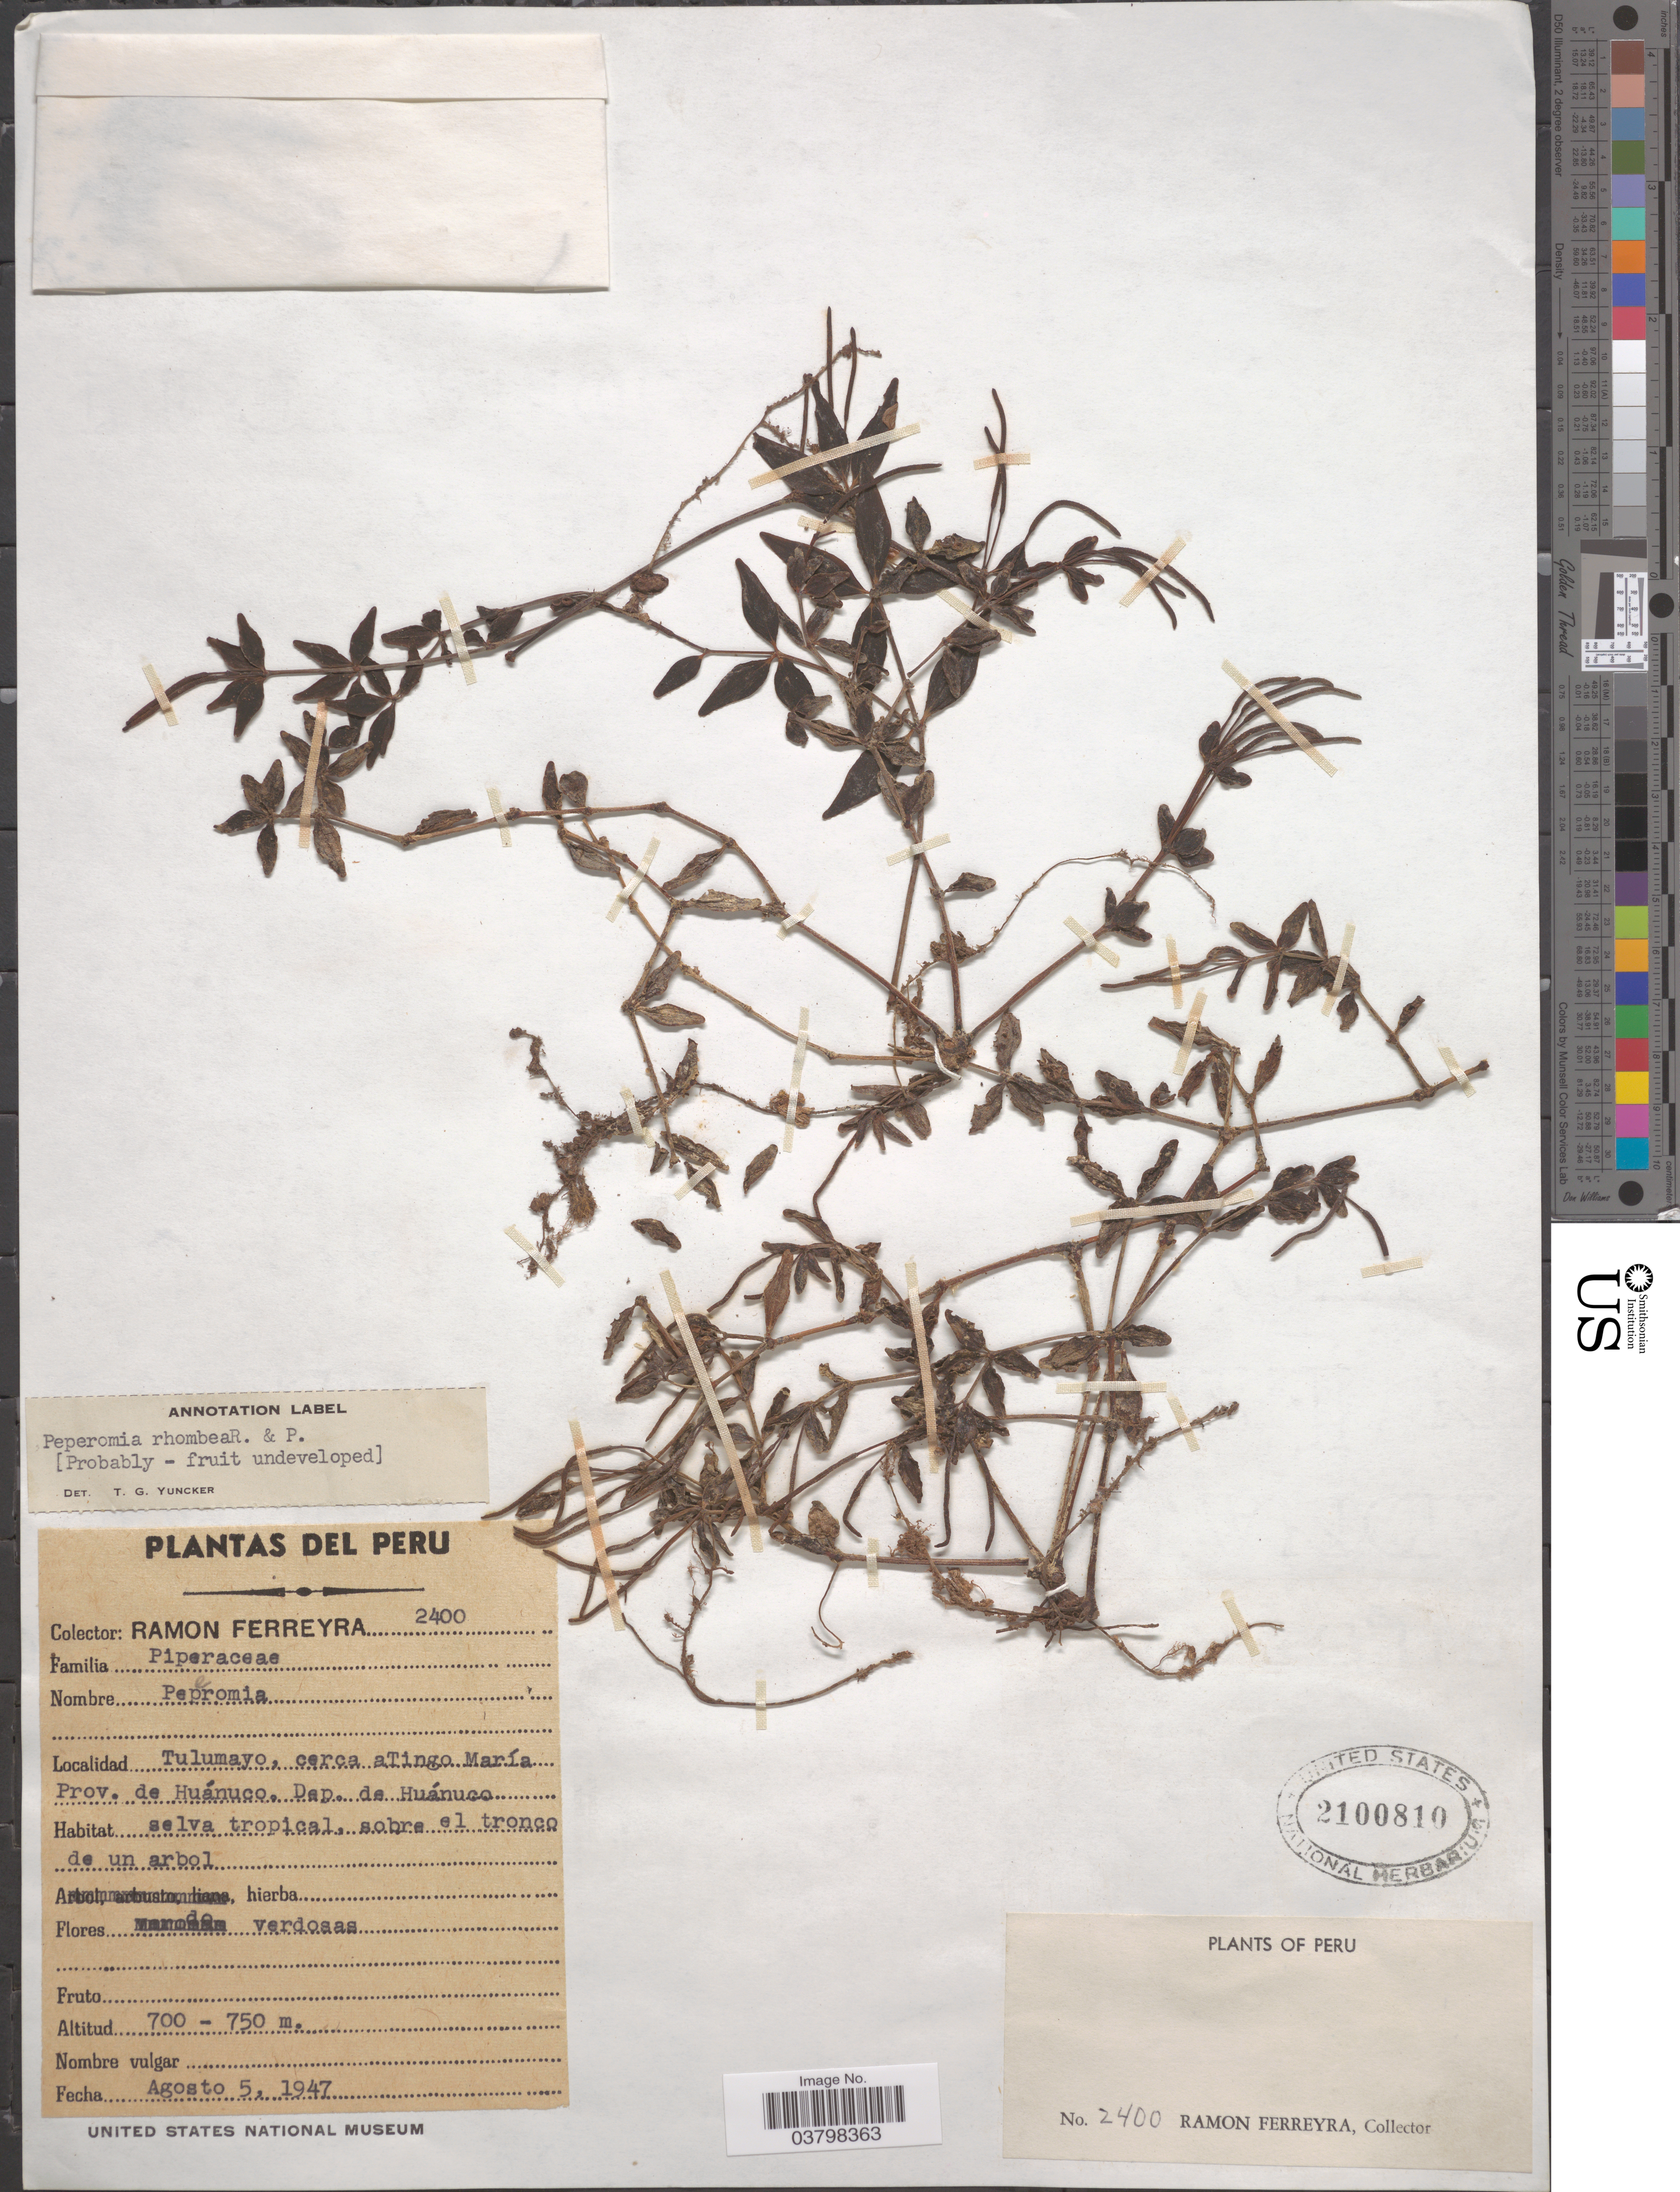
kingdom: Plantae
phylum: Tracheophyta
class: Magnoliopsida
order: Piperales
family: Piperaceae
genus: Peperomia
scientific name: Peperomia rhombea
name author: Ruiz & Pav.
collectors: R. A. Ferreyra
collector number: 2400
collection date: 1947-08-05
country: Peru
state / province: Huánuco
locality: Tulumayo, cerca a Tingo María, Prov. de Huánuco. Dep. de Huánuco.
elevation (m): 700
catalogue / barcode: US 2100810